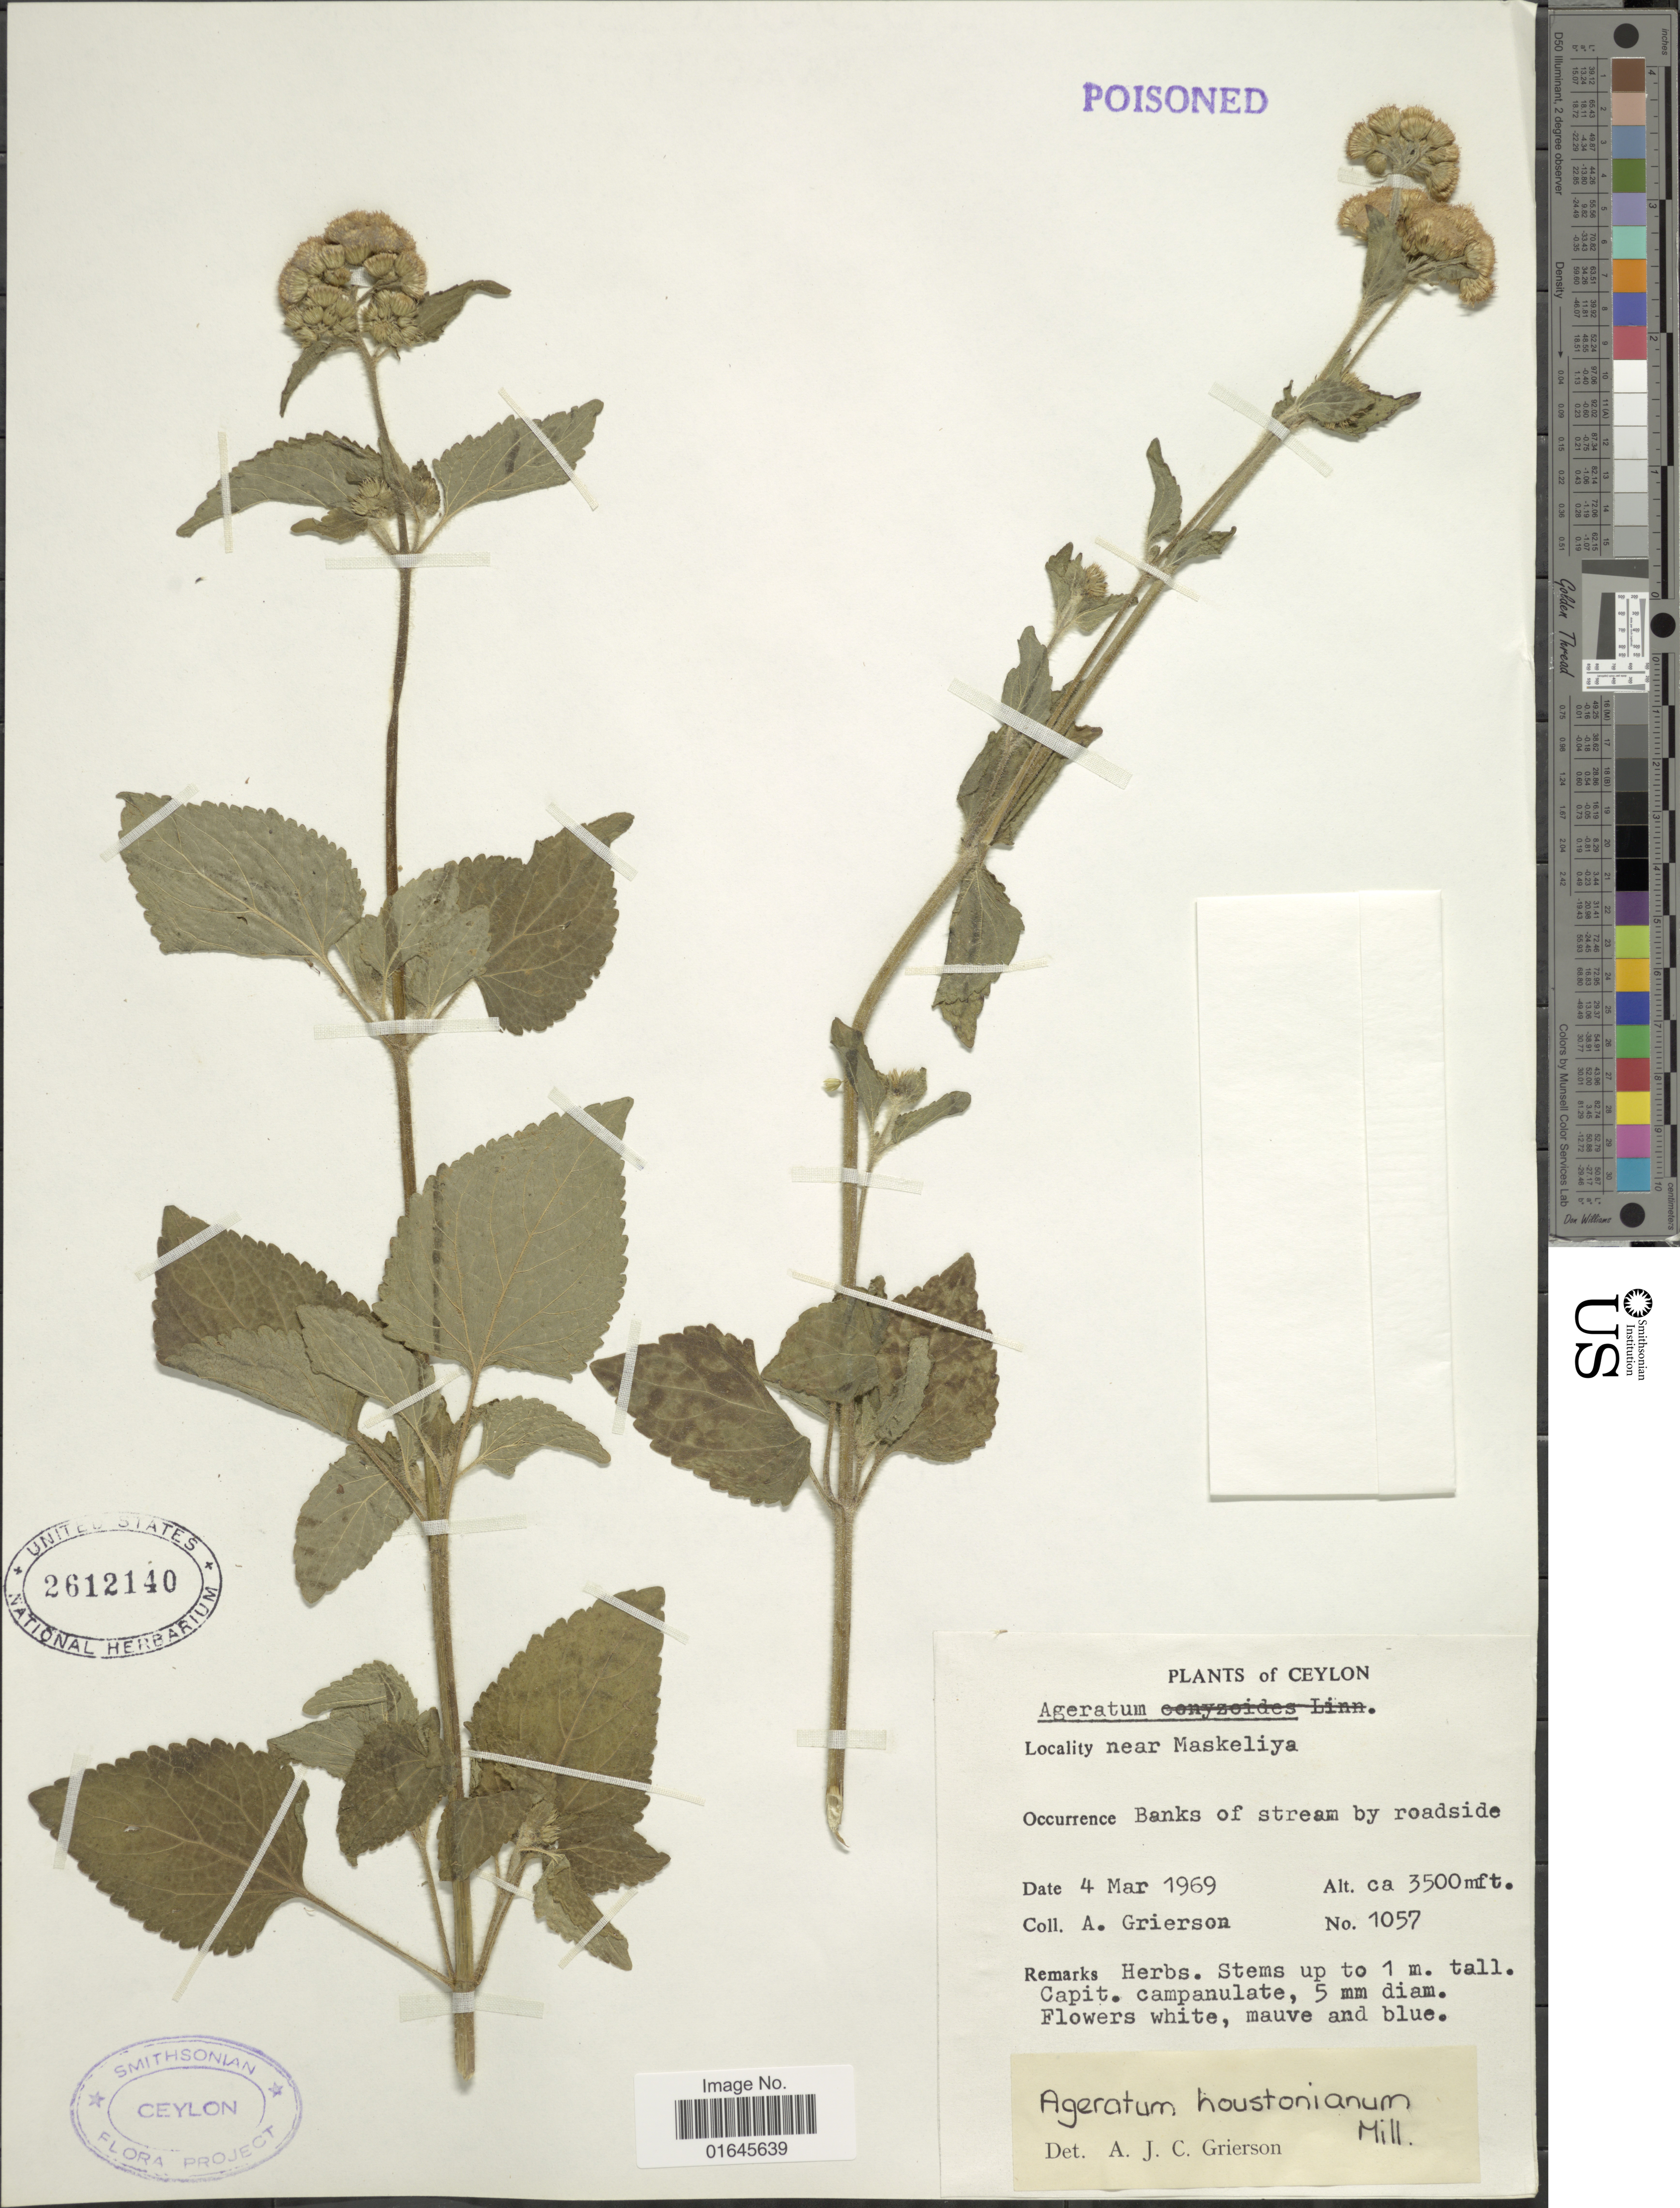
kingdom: Plantae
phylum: Tracheophyta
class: Magnoliopsida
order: Asterales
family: Asteraceae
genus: Ageratum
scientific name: Ageratum houstonianum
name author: Mill.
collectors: A. Grierson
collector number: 1057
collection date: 1969-03-04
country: Sri Lanka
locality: Ceylon, near Maskeliya, banks of stream by roadside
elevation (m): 1067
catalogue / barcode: US 2612140